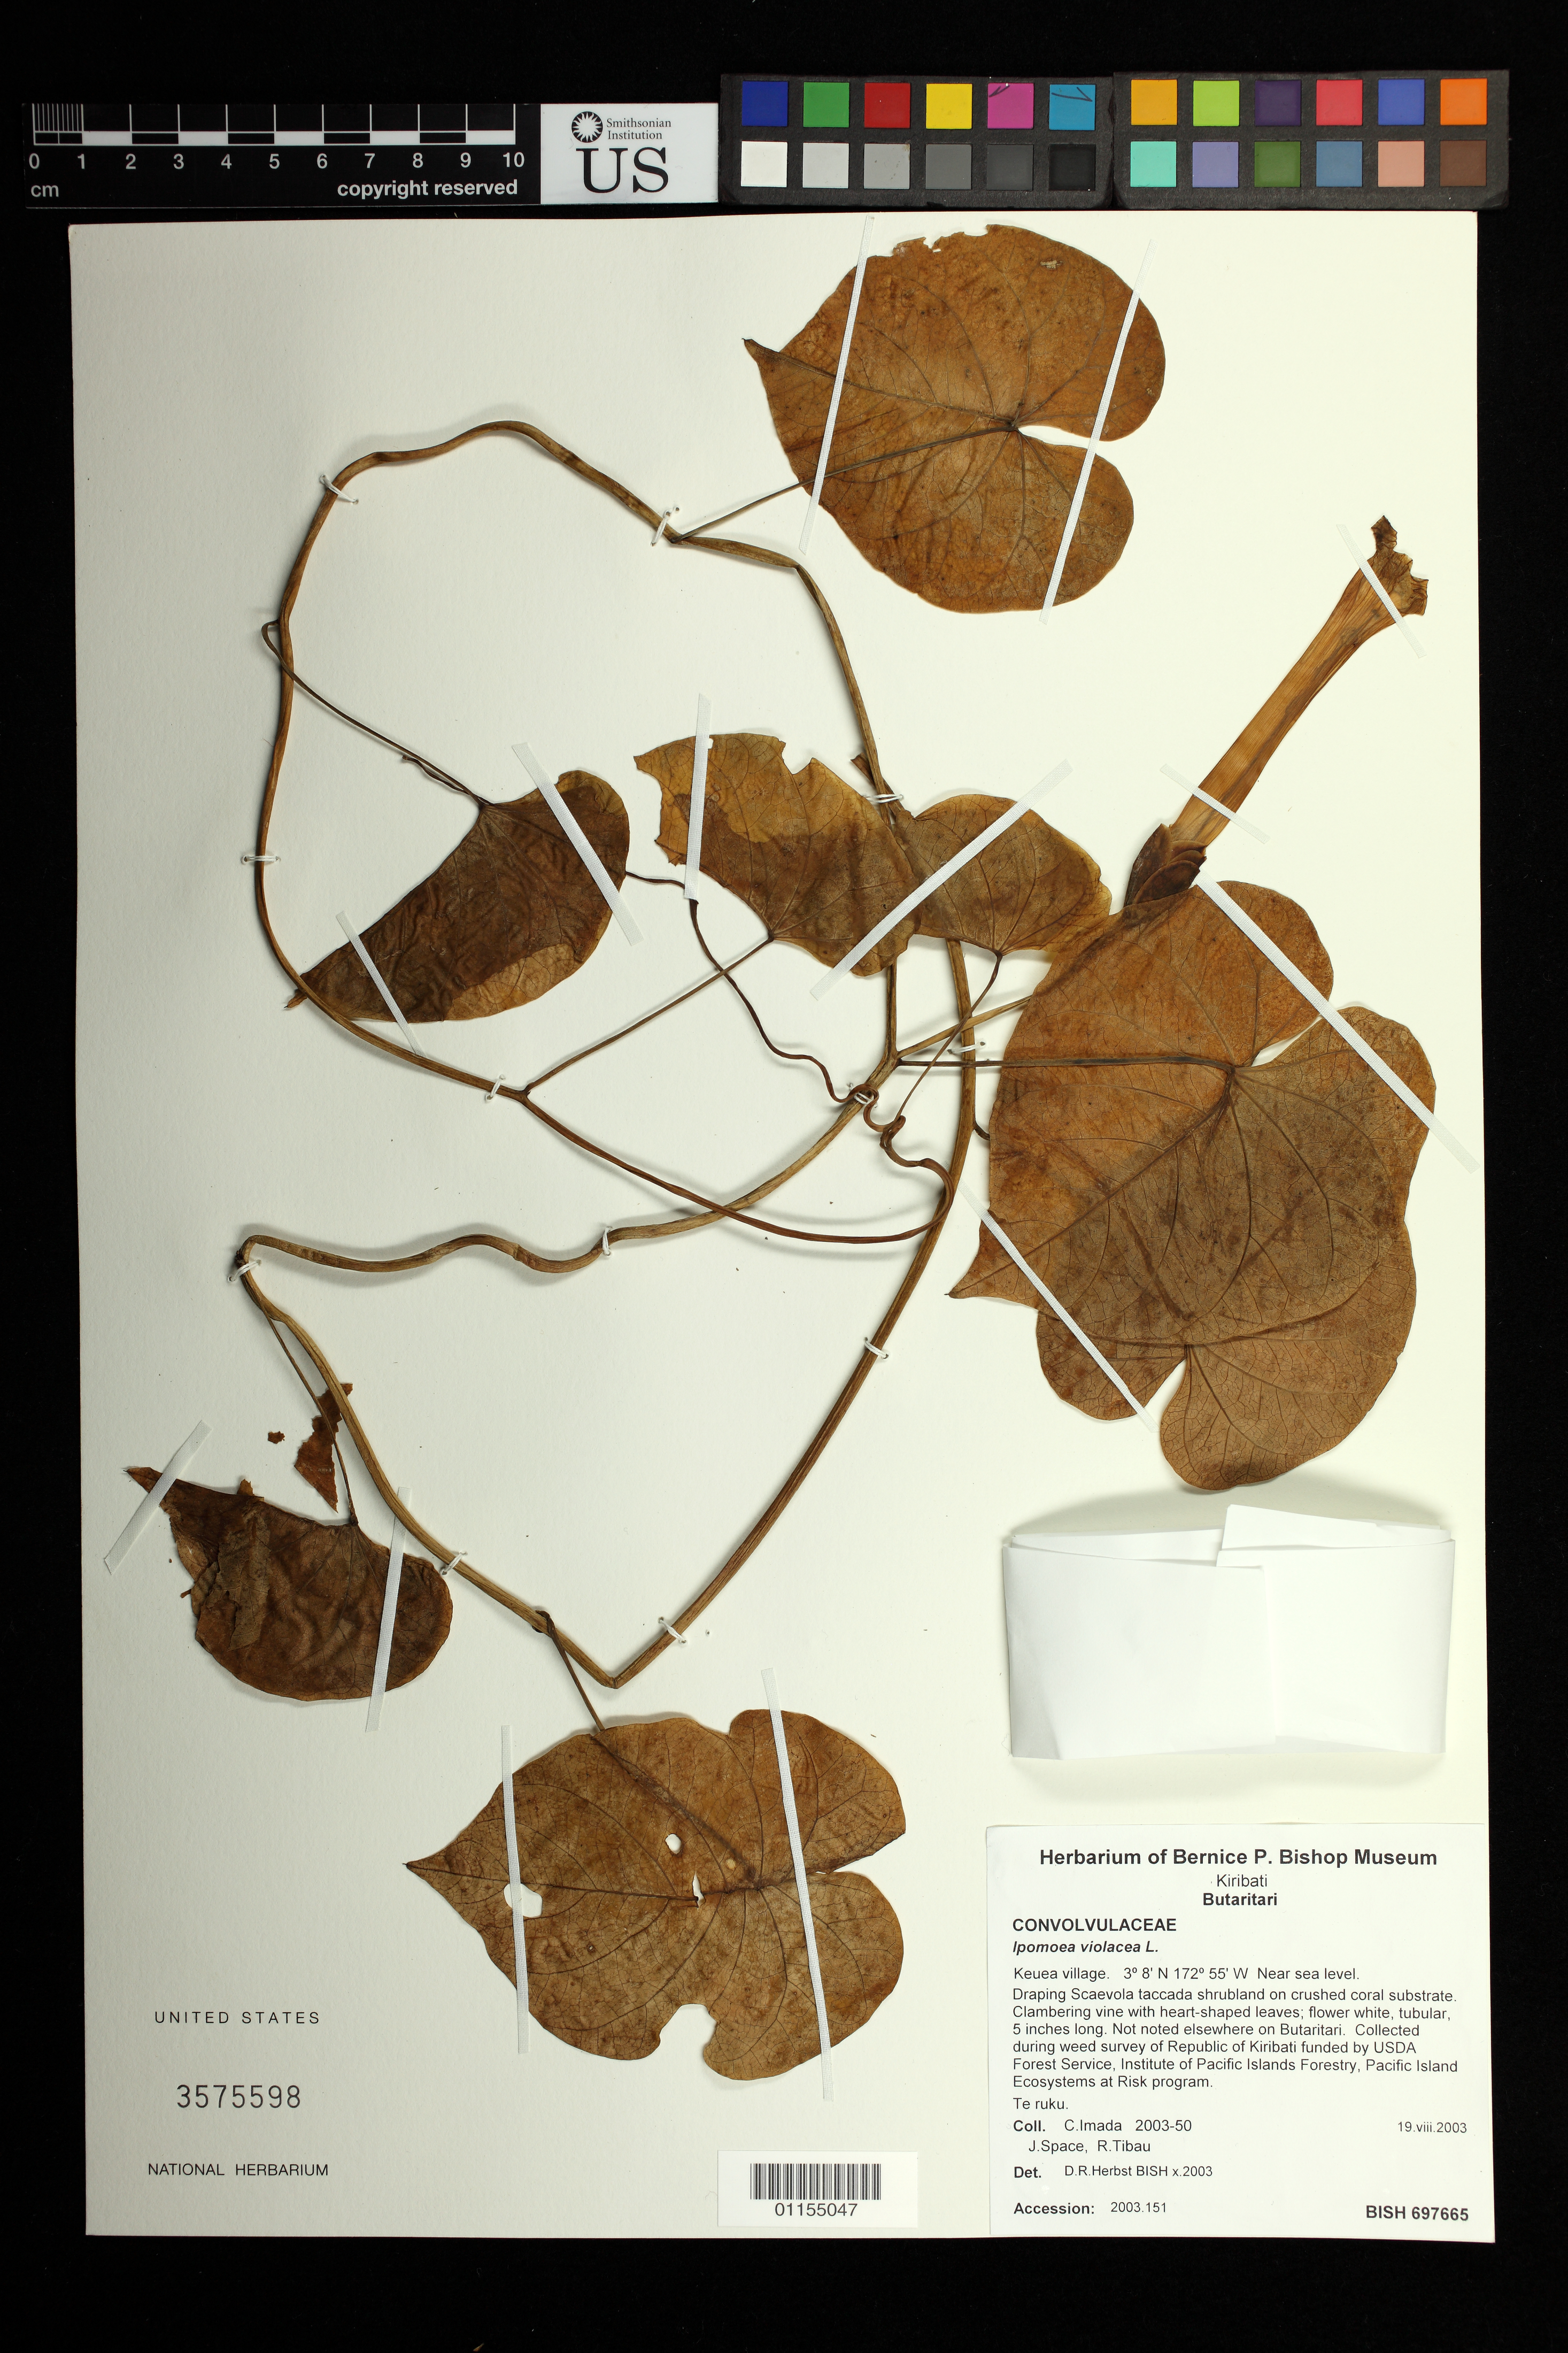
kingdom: Plantae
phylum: Tracheophyta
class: Magnoliopsida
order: Solanales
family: Convolvulaceae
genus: Ipomoea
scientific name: Ipomoea violacea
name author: L.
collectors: C. Imada, J. Space & R. Tibau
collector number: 2003-50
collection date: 2003-08-19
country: Kiribati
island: Butaritari Atoll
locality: Butaritari - Keuea Village.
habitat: Draping Scaevola taccada shrubland.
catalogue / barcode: US 3575598